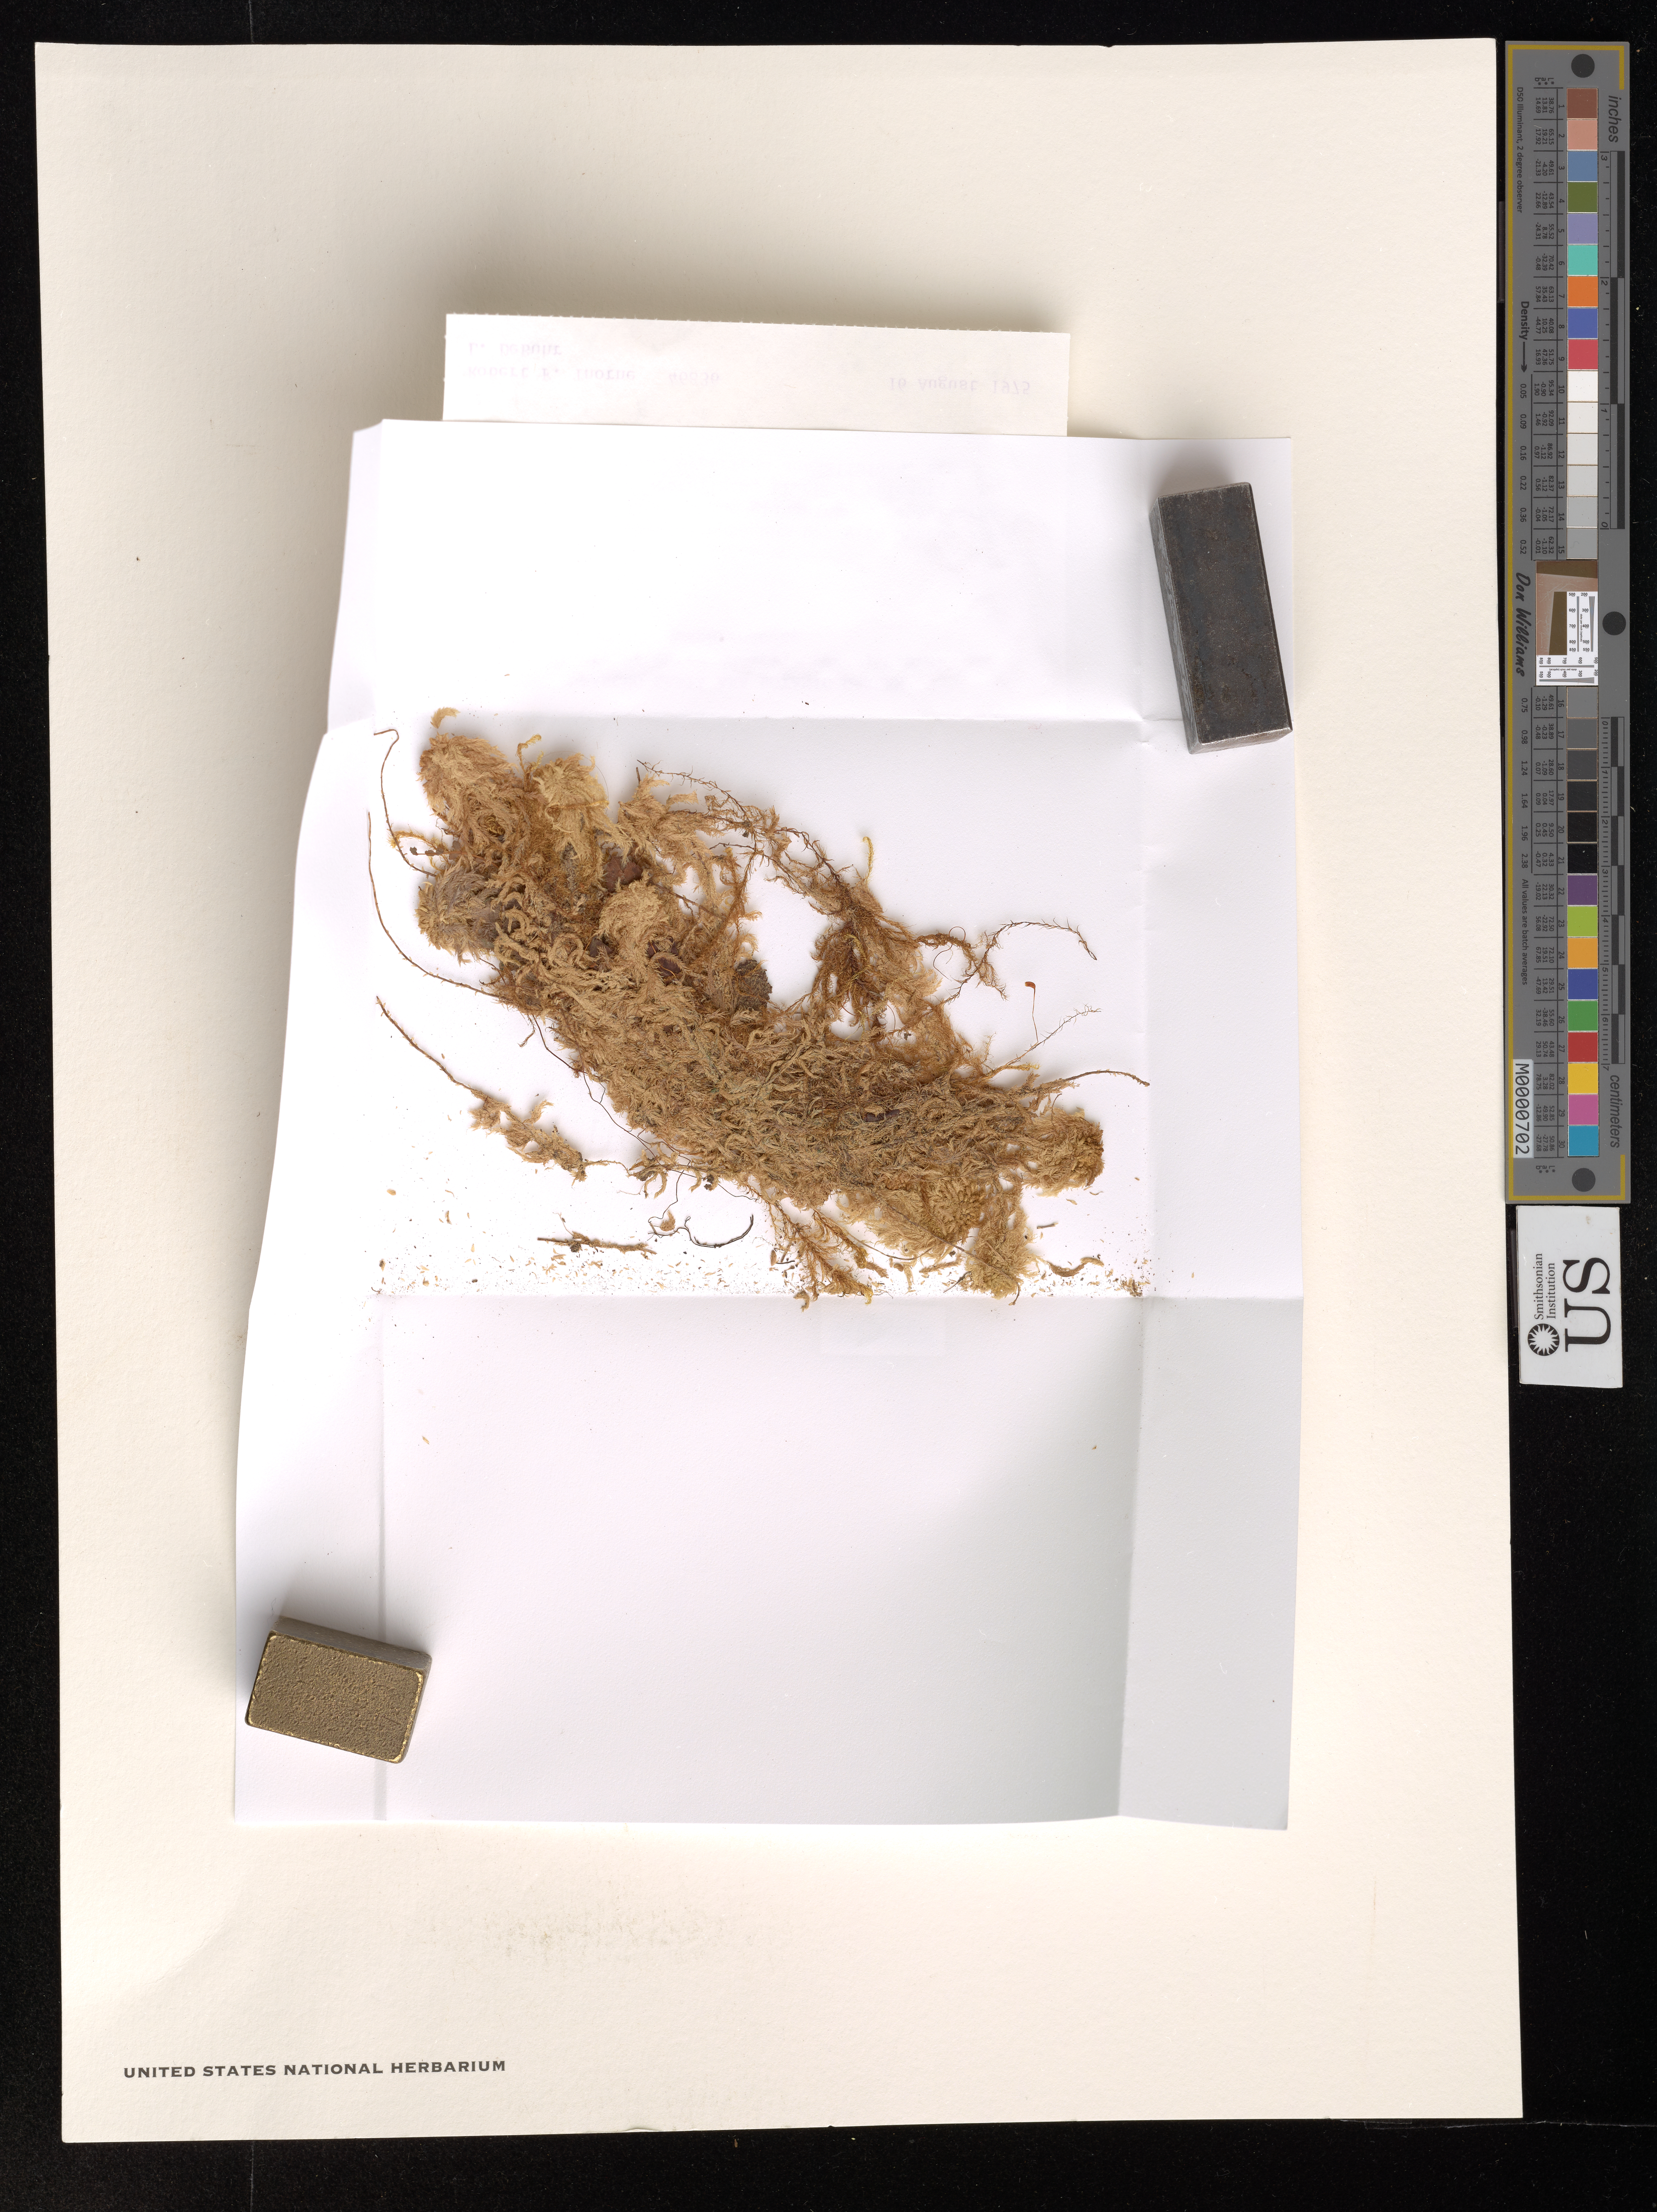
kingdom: Plantae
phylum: Bryophyta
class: Sphagnopsida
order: Sphagnales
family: Sphagnaceae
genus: Sphagnum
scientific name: Sphagnum sp.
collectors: R. F. Thorne & L. DeBuhr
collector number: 46836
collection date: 1975-08-16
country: United States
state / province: Oregon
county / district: Curry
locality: Curry County.